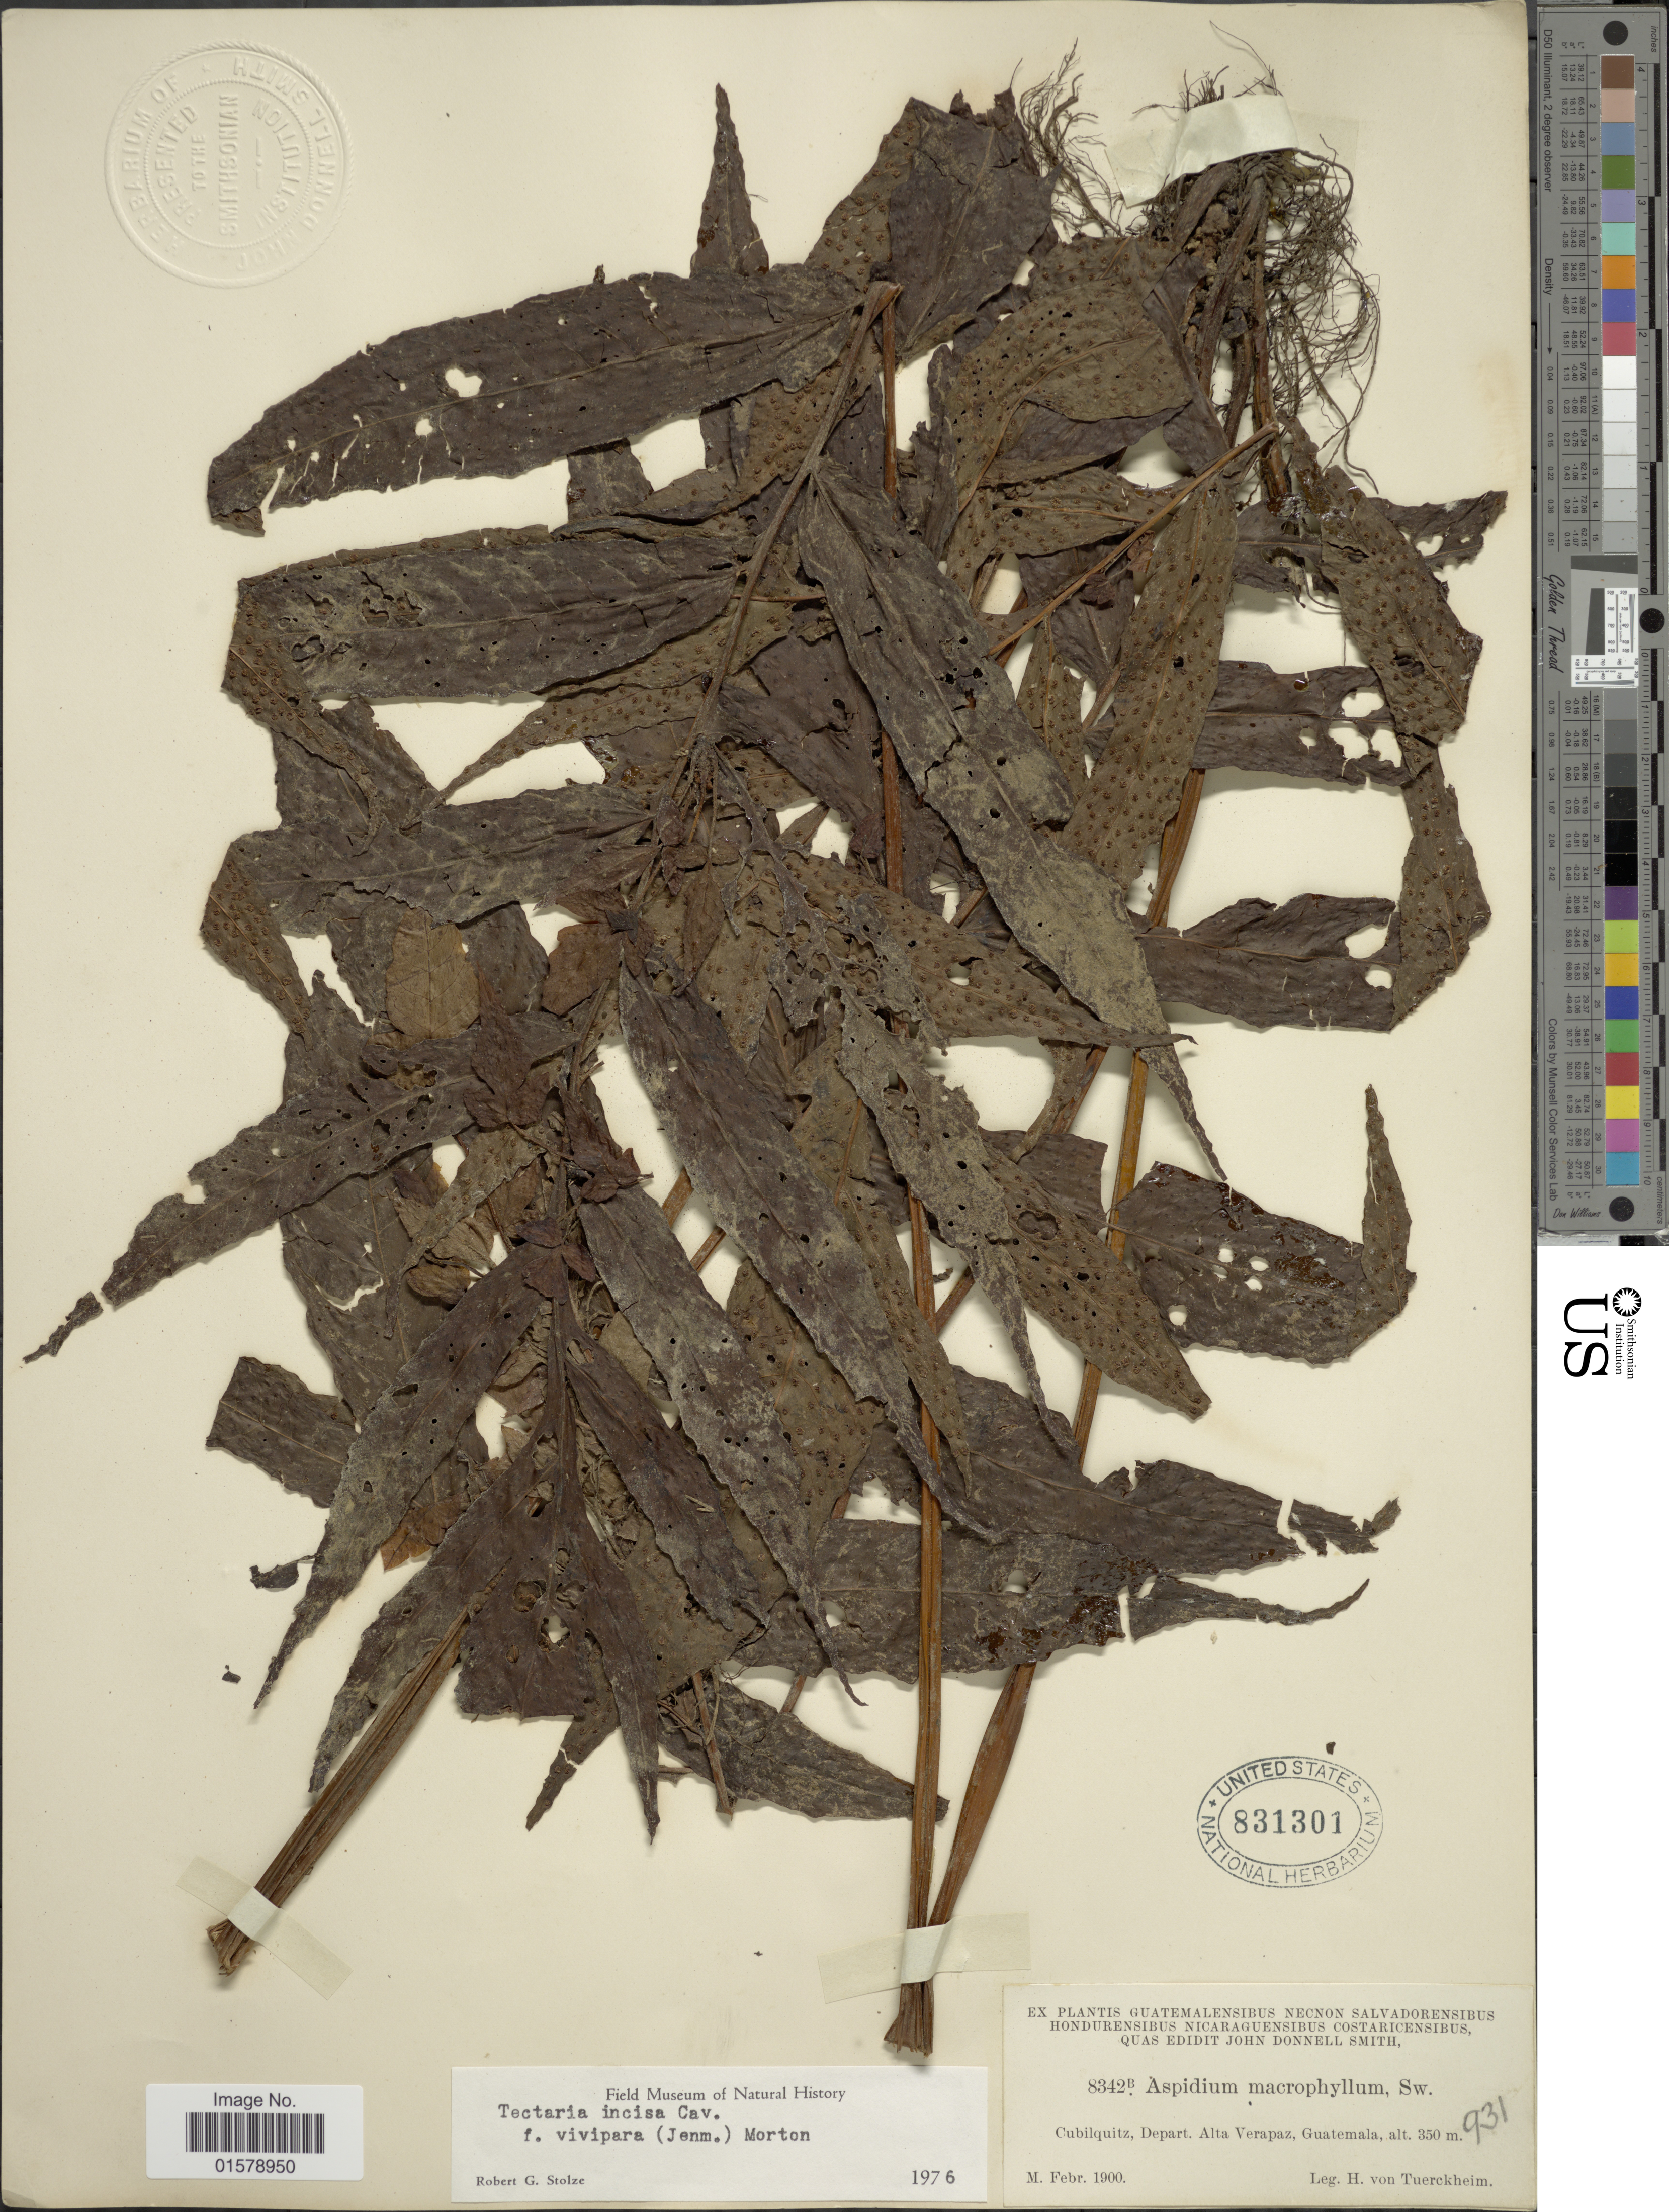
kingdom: Plantae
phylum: Tracheophyta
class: Polypodiopsida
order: Polypodiales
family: Tectariaceae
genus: Tectaria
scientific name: Tectaria vivipara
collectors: H. von Tuerckheim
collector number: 8342B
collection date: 1900-02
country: Guatemala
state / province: Alta Verapaz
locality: Cubilquitz, Depart. Alta Verapaz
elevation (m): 350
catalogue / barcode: US 831301